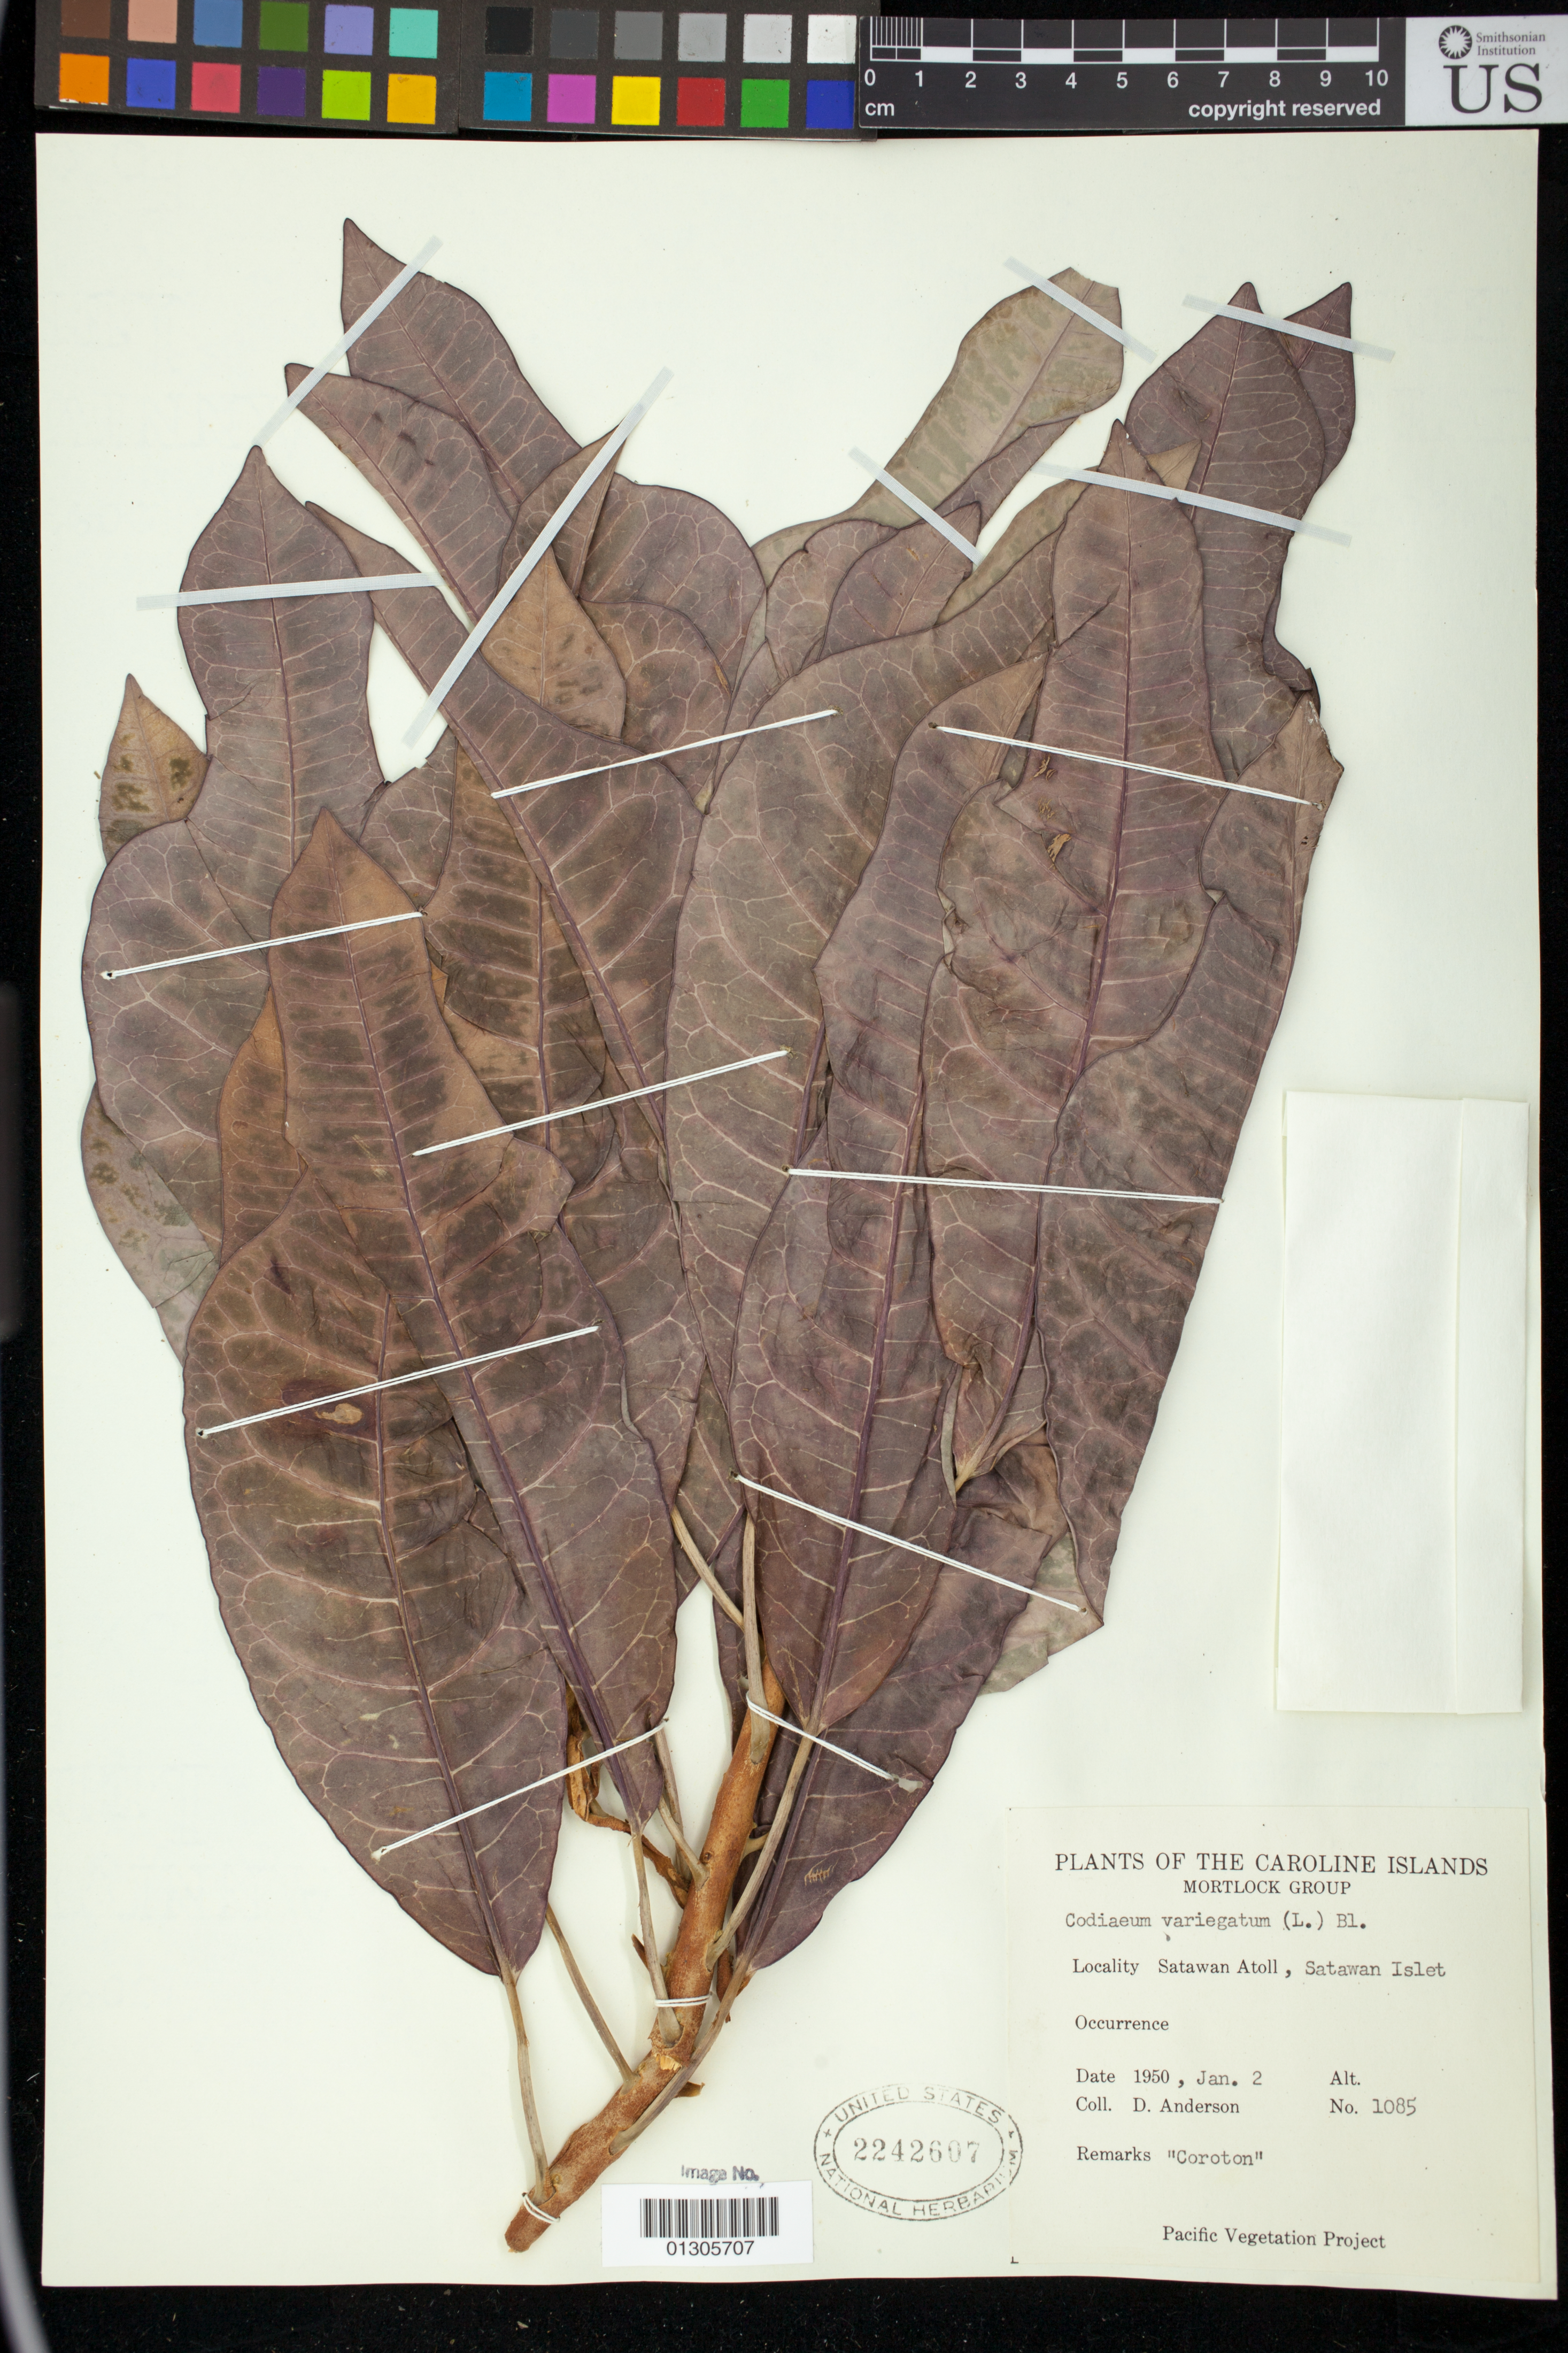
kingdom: Plantae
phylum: Tracheophyta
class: Magnoliopsida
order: Malpighiales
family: Euphorbiaceae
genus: Codiaeum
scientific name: Codiaeum variegatum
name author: (L.) Rumph. ex A. Juss.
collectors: D. Anderson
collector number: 1085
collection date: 1950-01-02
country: Micronesia, Federated States of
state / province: Truk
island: Satawan Atoll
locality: Mortlock Group, Satawan Atoll, Satawan Islet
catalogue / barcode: US 2242607